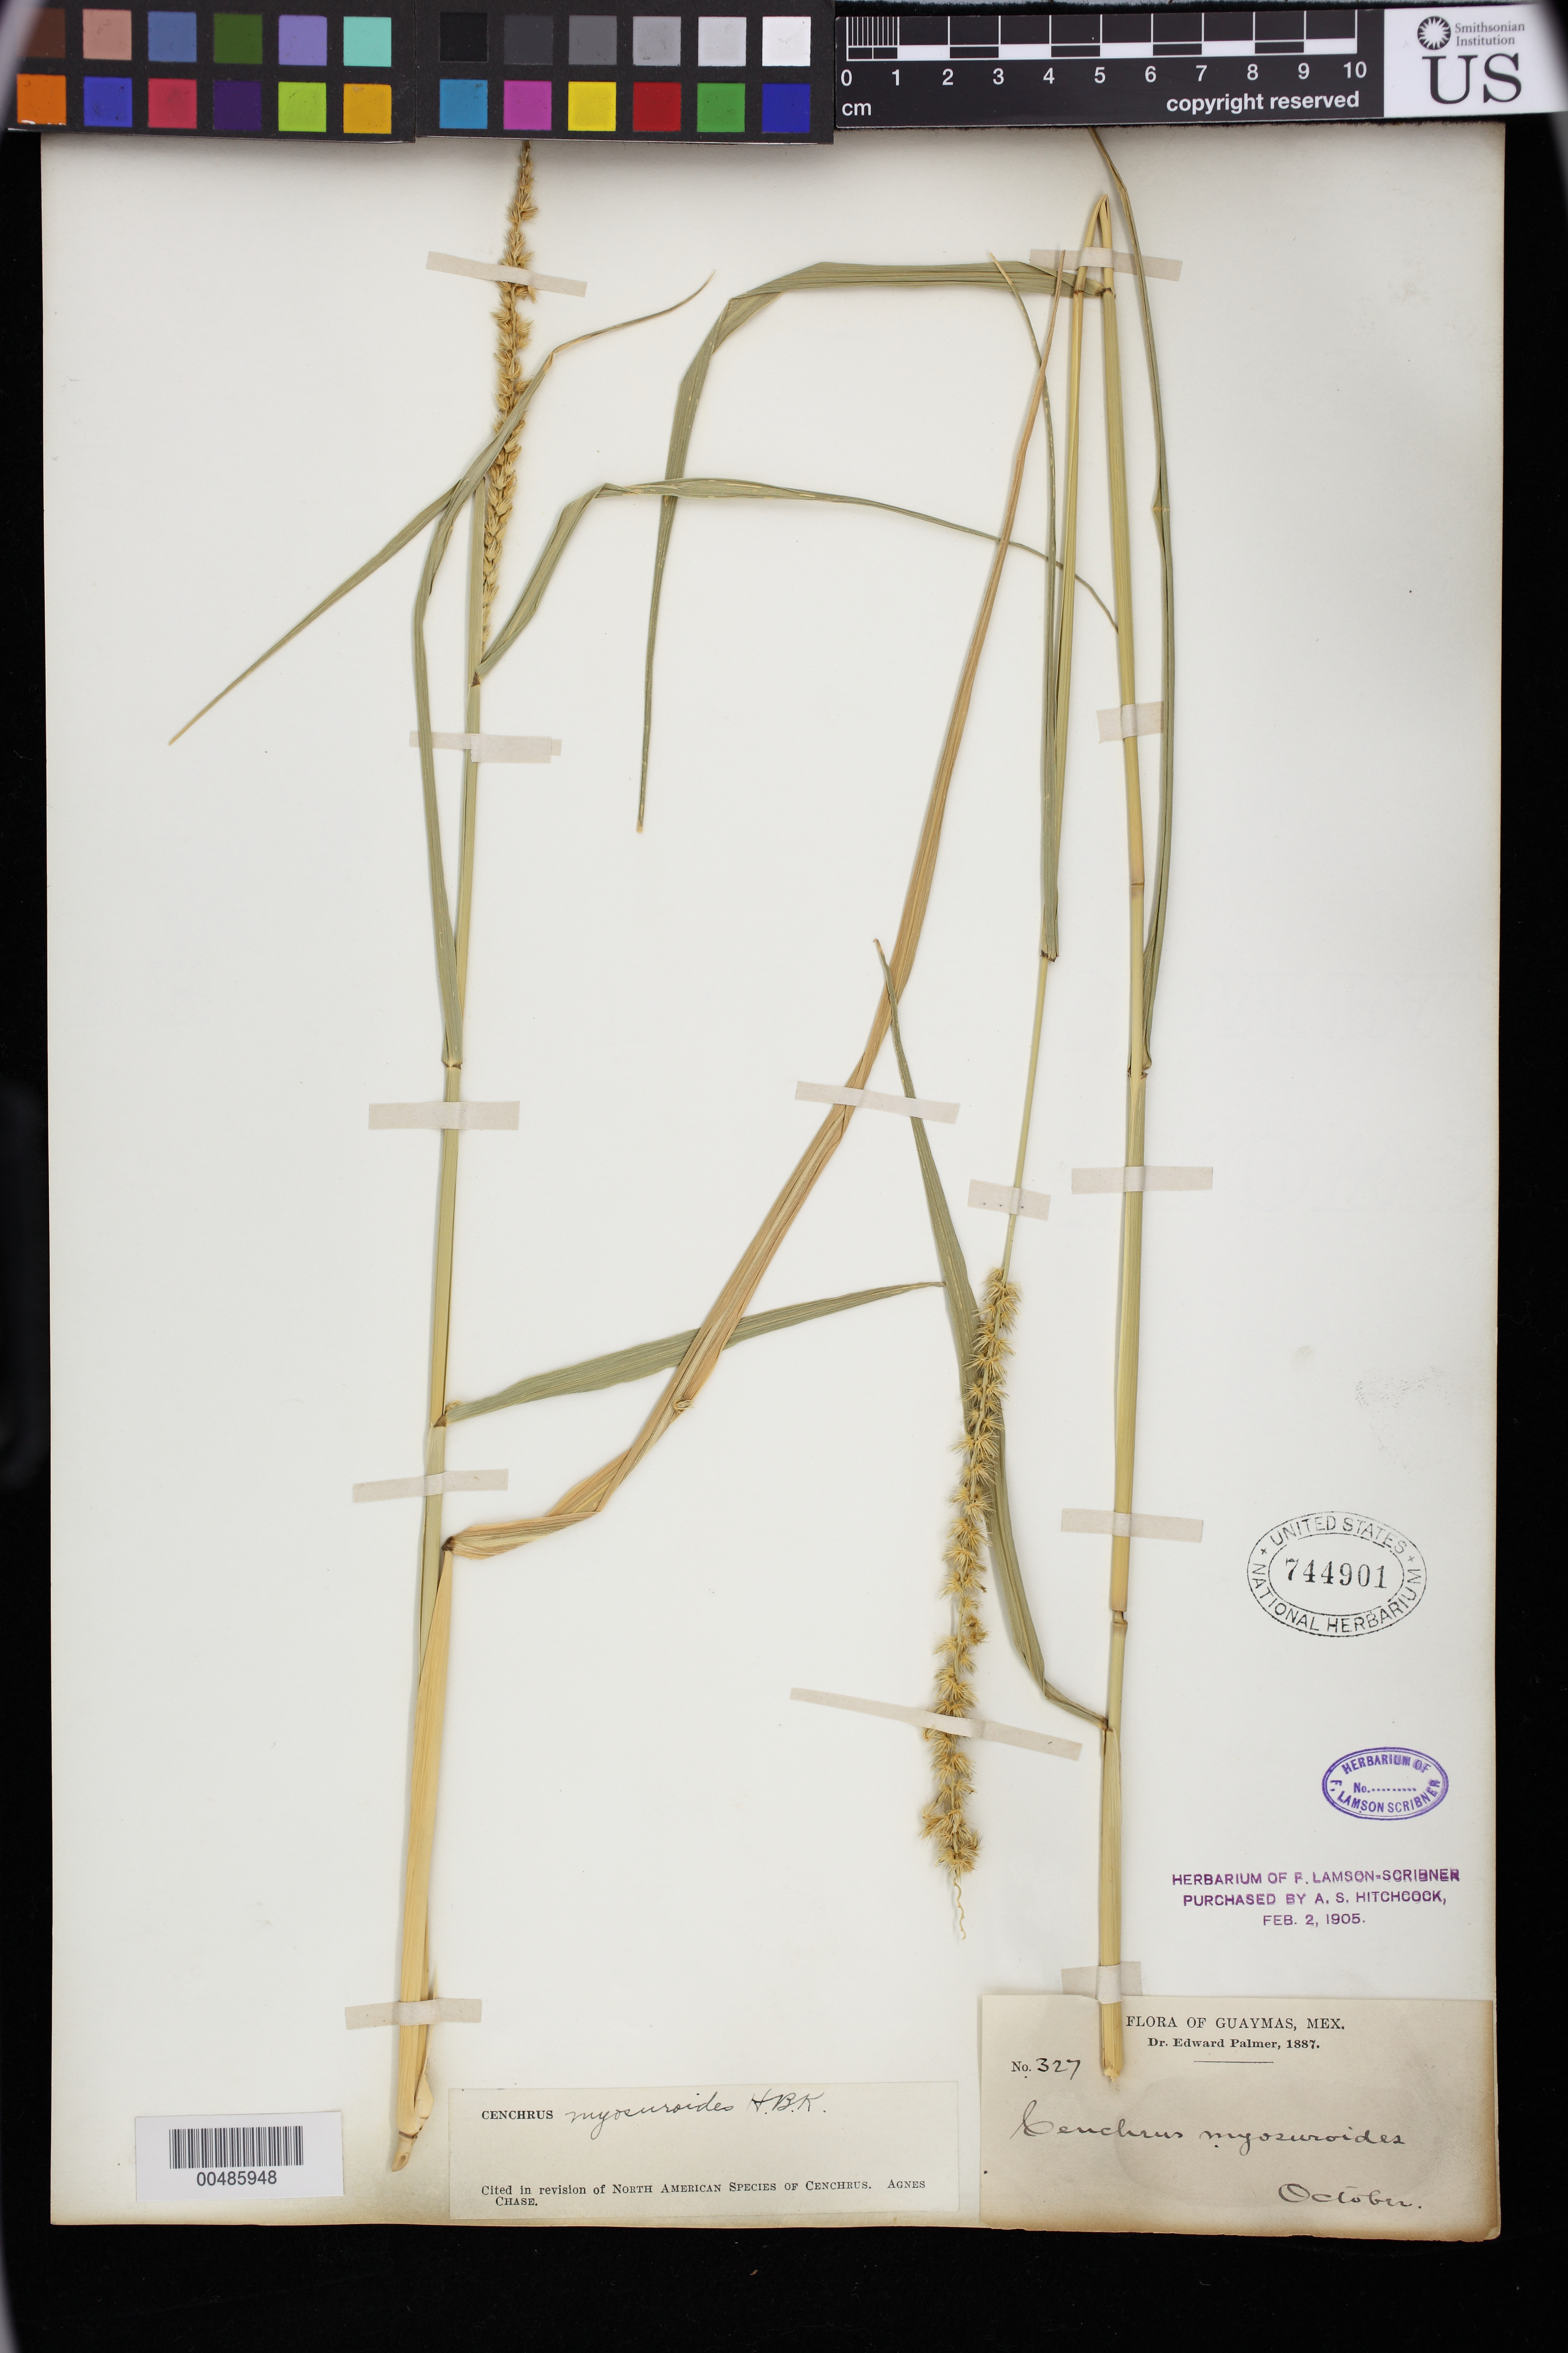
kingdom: Plantae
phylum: Tracheophyta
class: Liliopsida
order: Poales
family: Poaceae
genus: Cenchrus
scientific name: Cenchrus myosuroides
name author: Kunth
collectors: E. Palmer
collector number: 327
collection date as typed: Oct 1887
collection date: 1887-10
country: Mexico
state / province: Sonora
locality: Guaymas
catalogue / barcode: US 744901